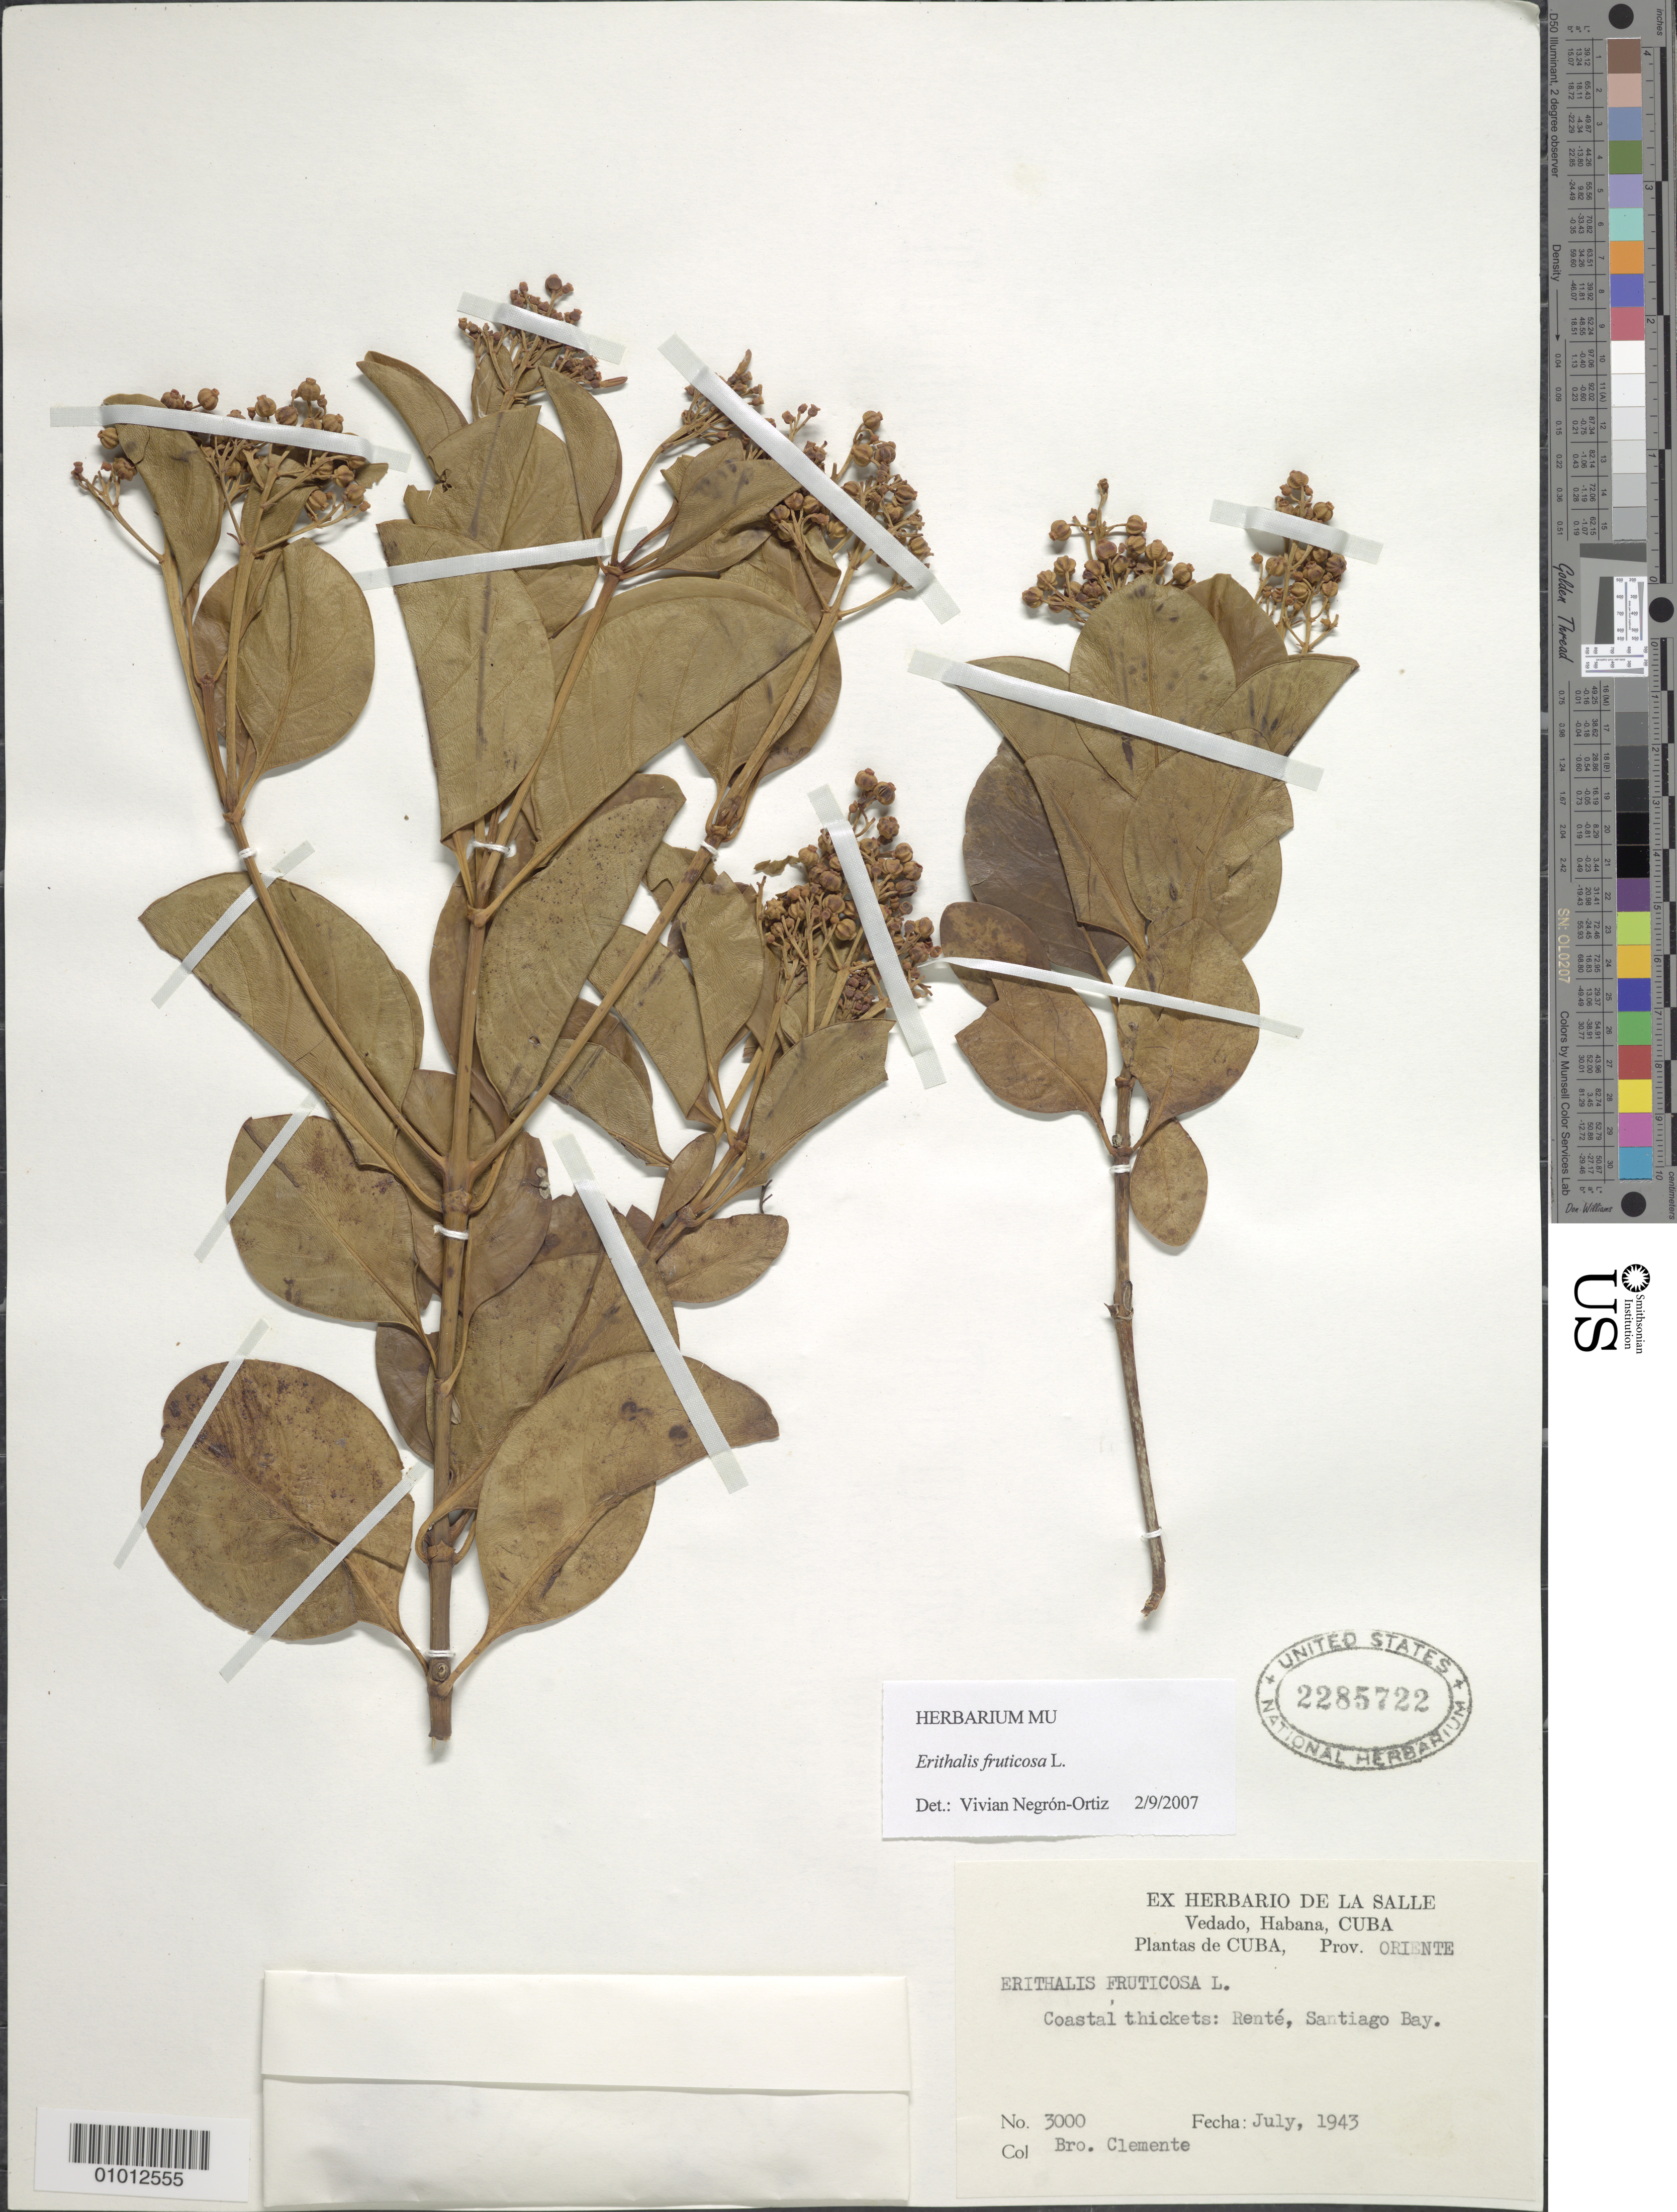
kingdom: Plantae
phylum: Tracheophyta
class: Magnoliopsida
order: Gentianales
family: Rubiaceae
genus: Erithalis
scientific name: Erithalis fruticosa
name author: L.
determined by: Negrón-Ortiz, V.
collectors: Bro. Clemente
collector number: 3000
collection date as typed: Jul 1943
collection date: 1943-07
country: Cuba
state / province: Santiago de Cuba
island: Cuba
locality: Renté, Santiago Bay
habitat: Coastal thickets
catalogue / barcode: US 2285722